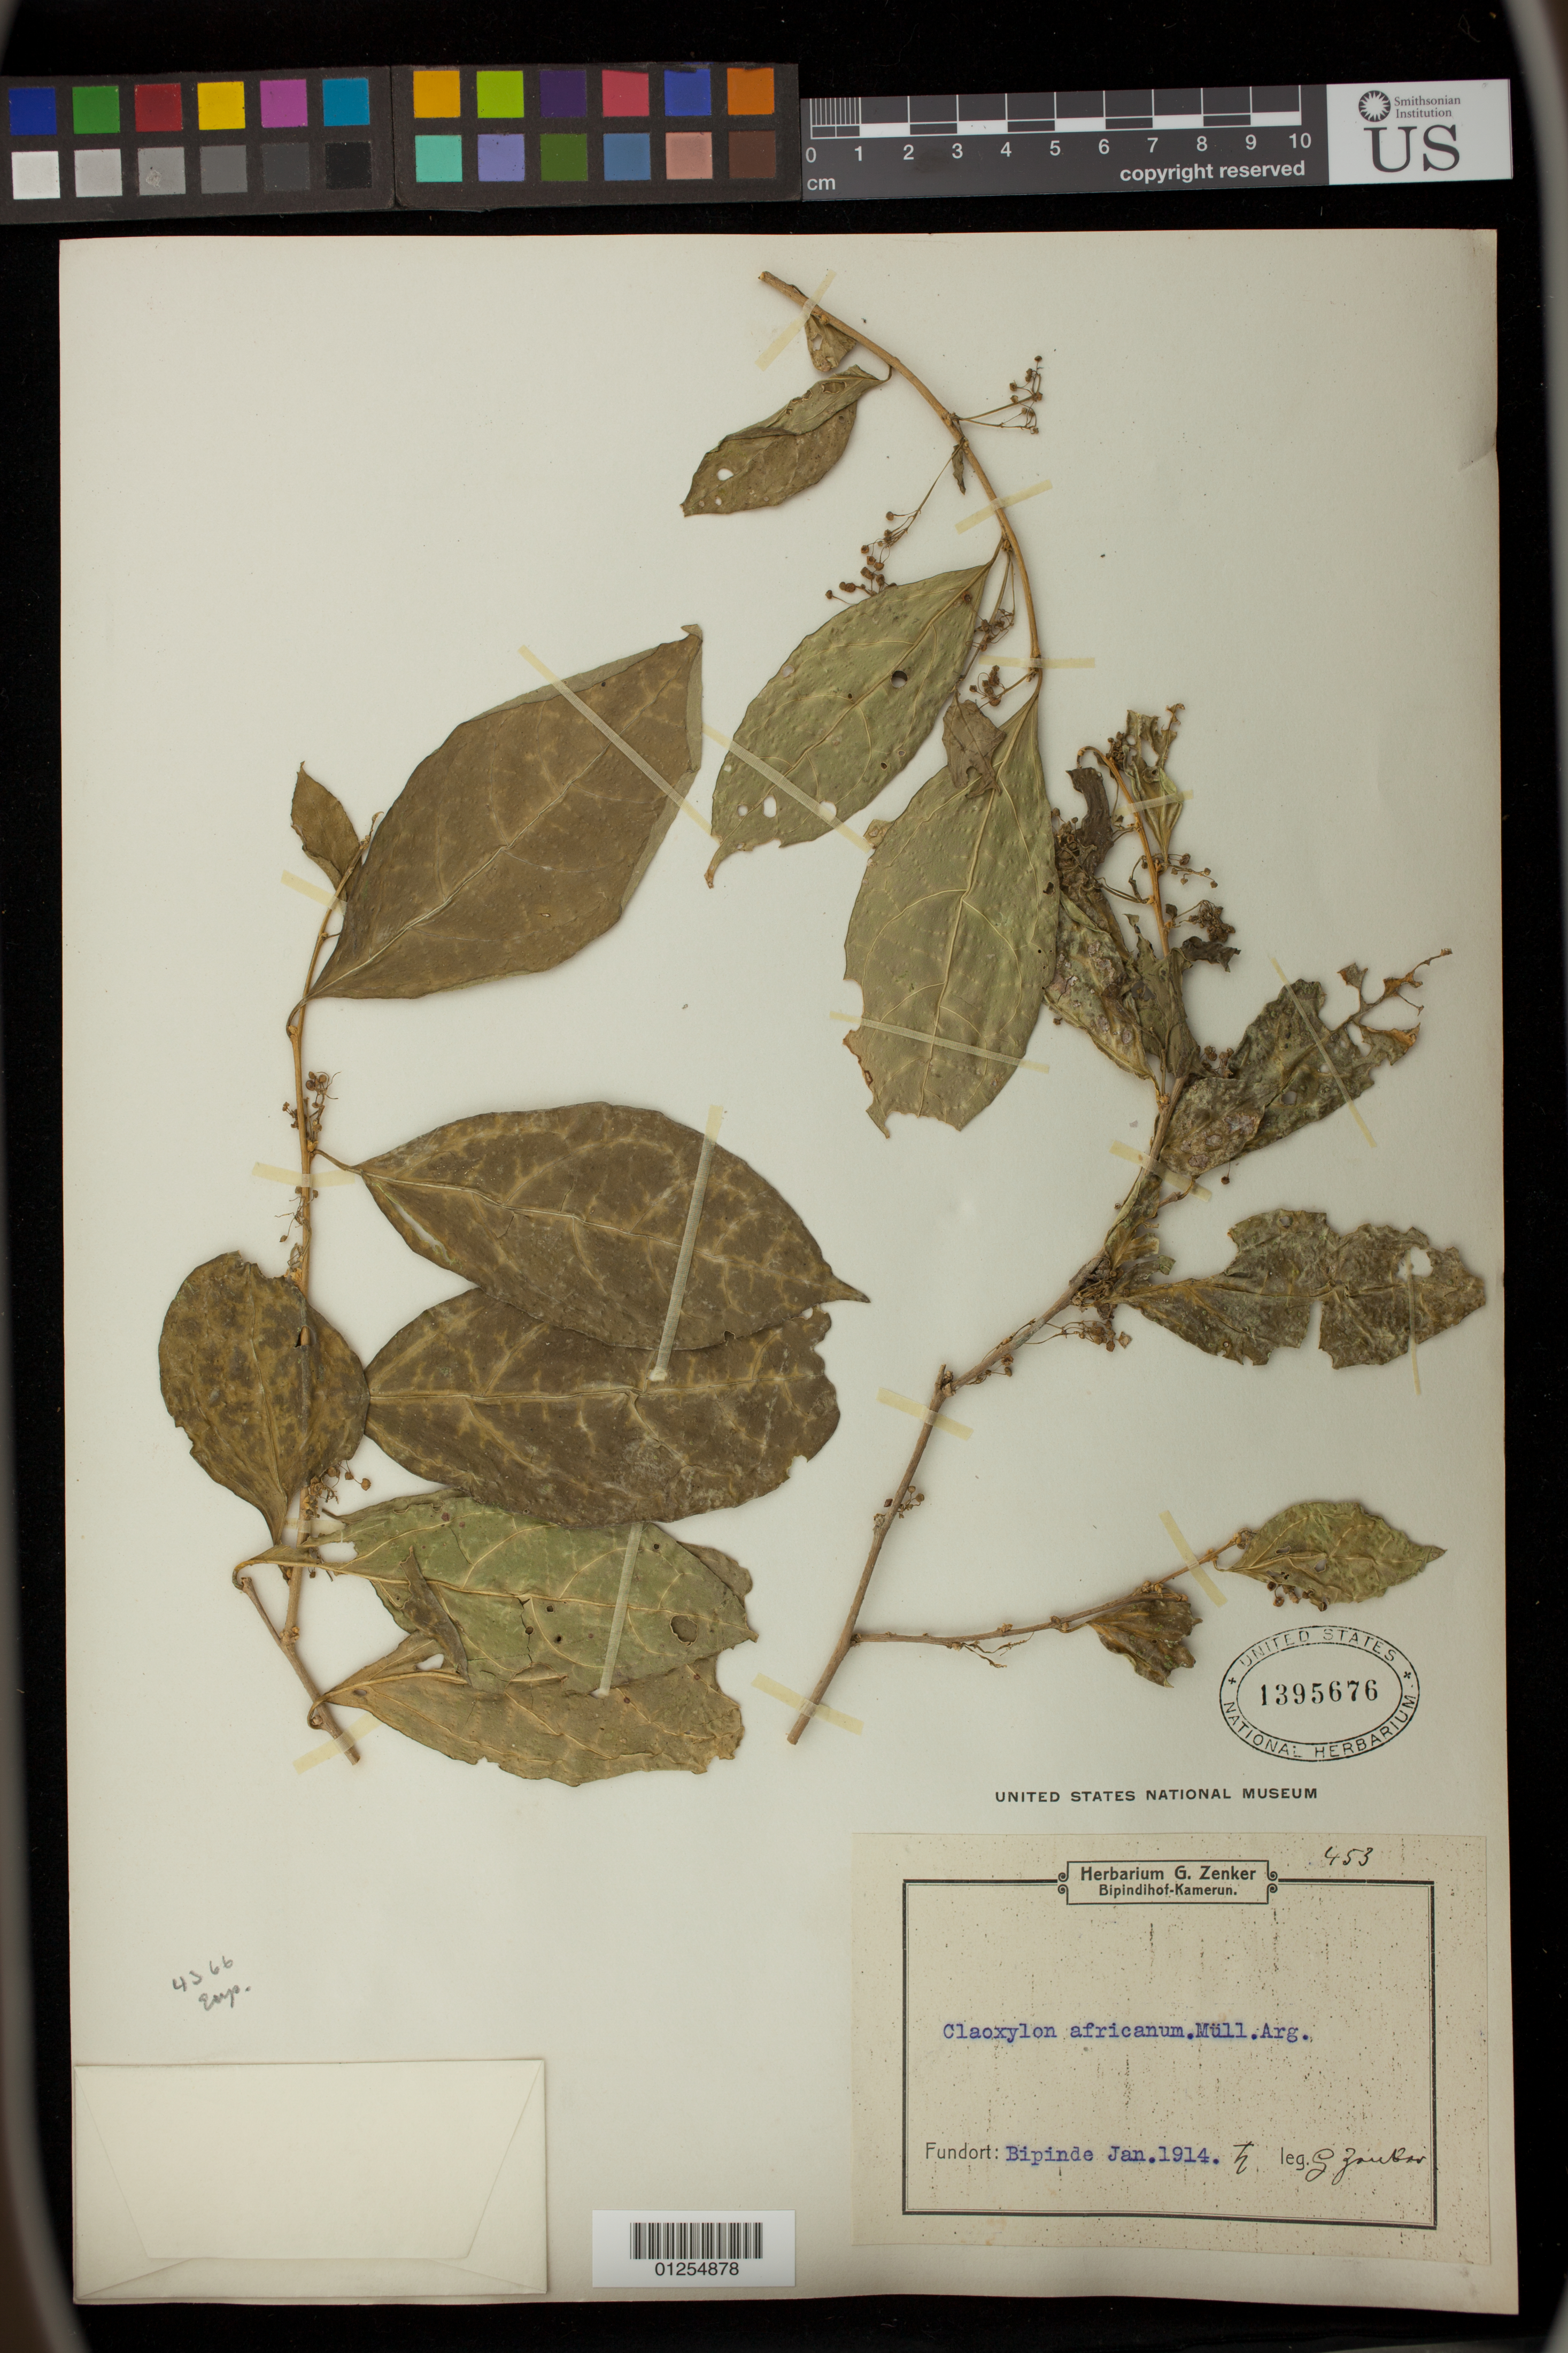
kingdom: Plantae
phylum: Tracheophyta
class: Magnoliopsida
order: Malpighiales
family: Euphorbiaceae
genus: Erythrococca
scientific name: Erythrococca africana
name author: (Baill.) Prain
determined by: Barberá, Patricia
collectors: G. A. Zenker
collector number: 453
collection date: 1914-01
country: Cameroon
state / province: Sud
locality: Bipindi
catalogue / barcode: US 1395676